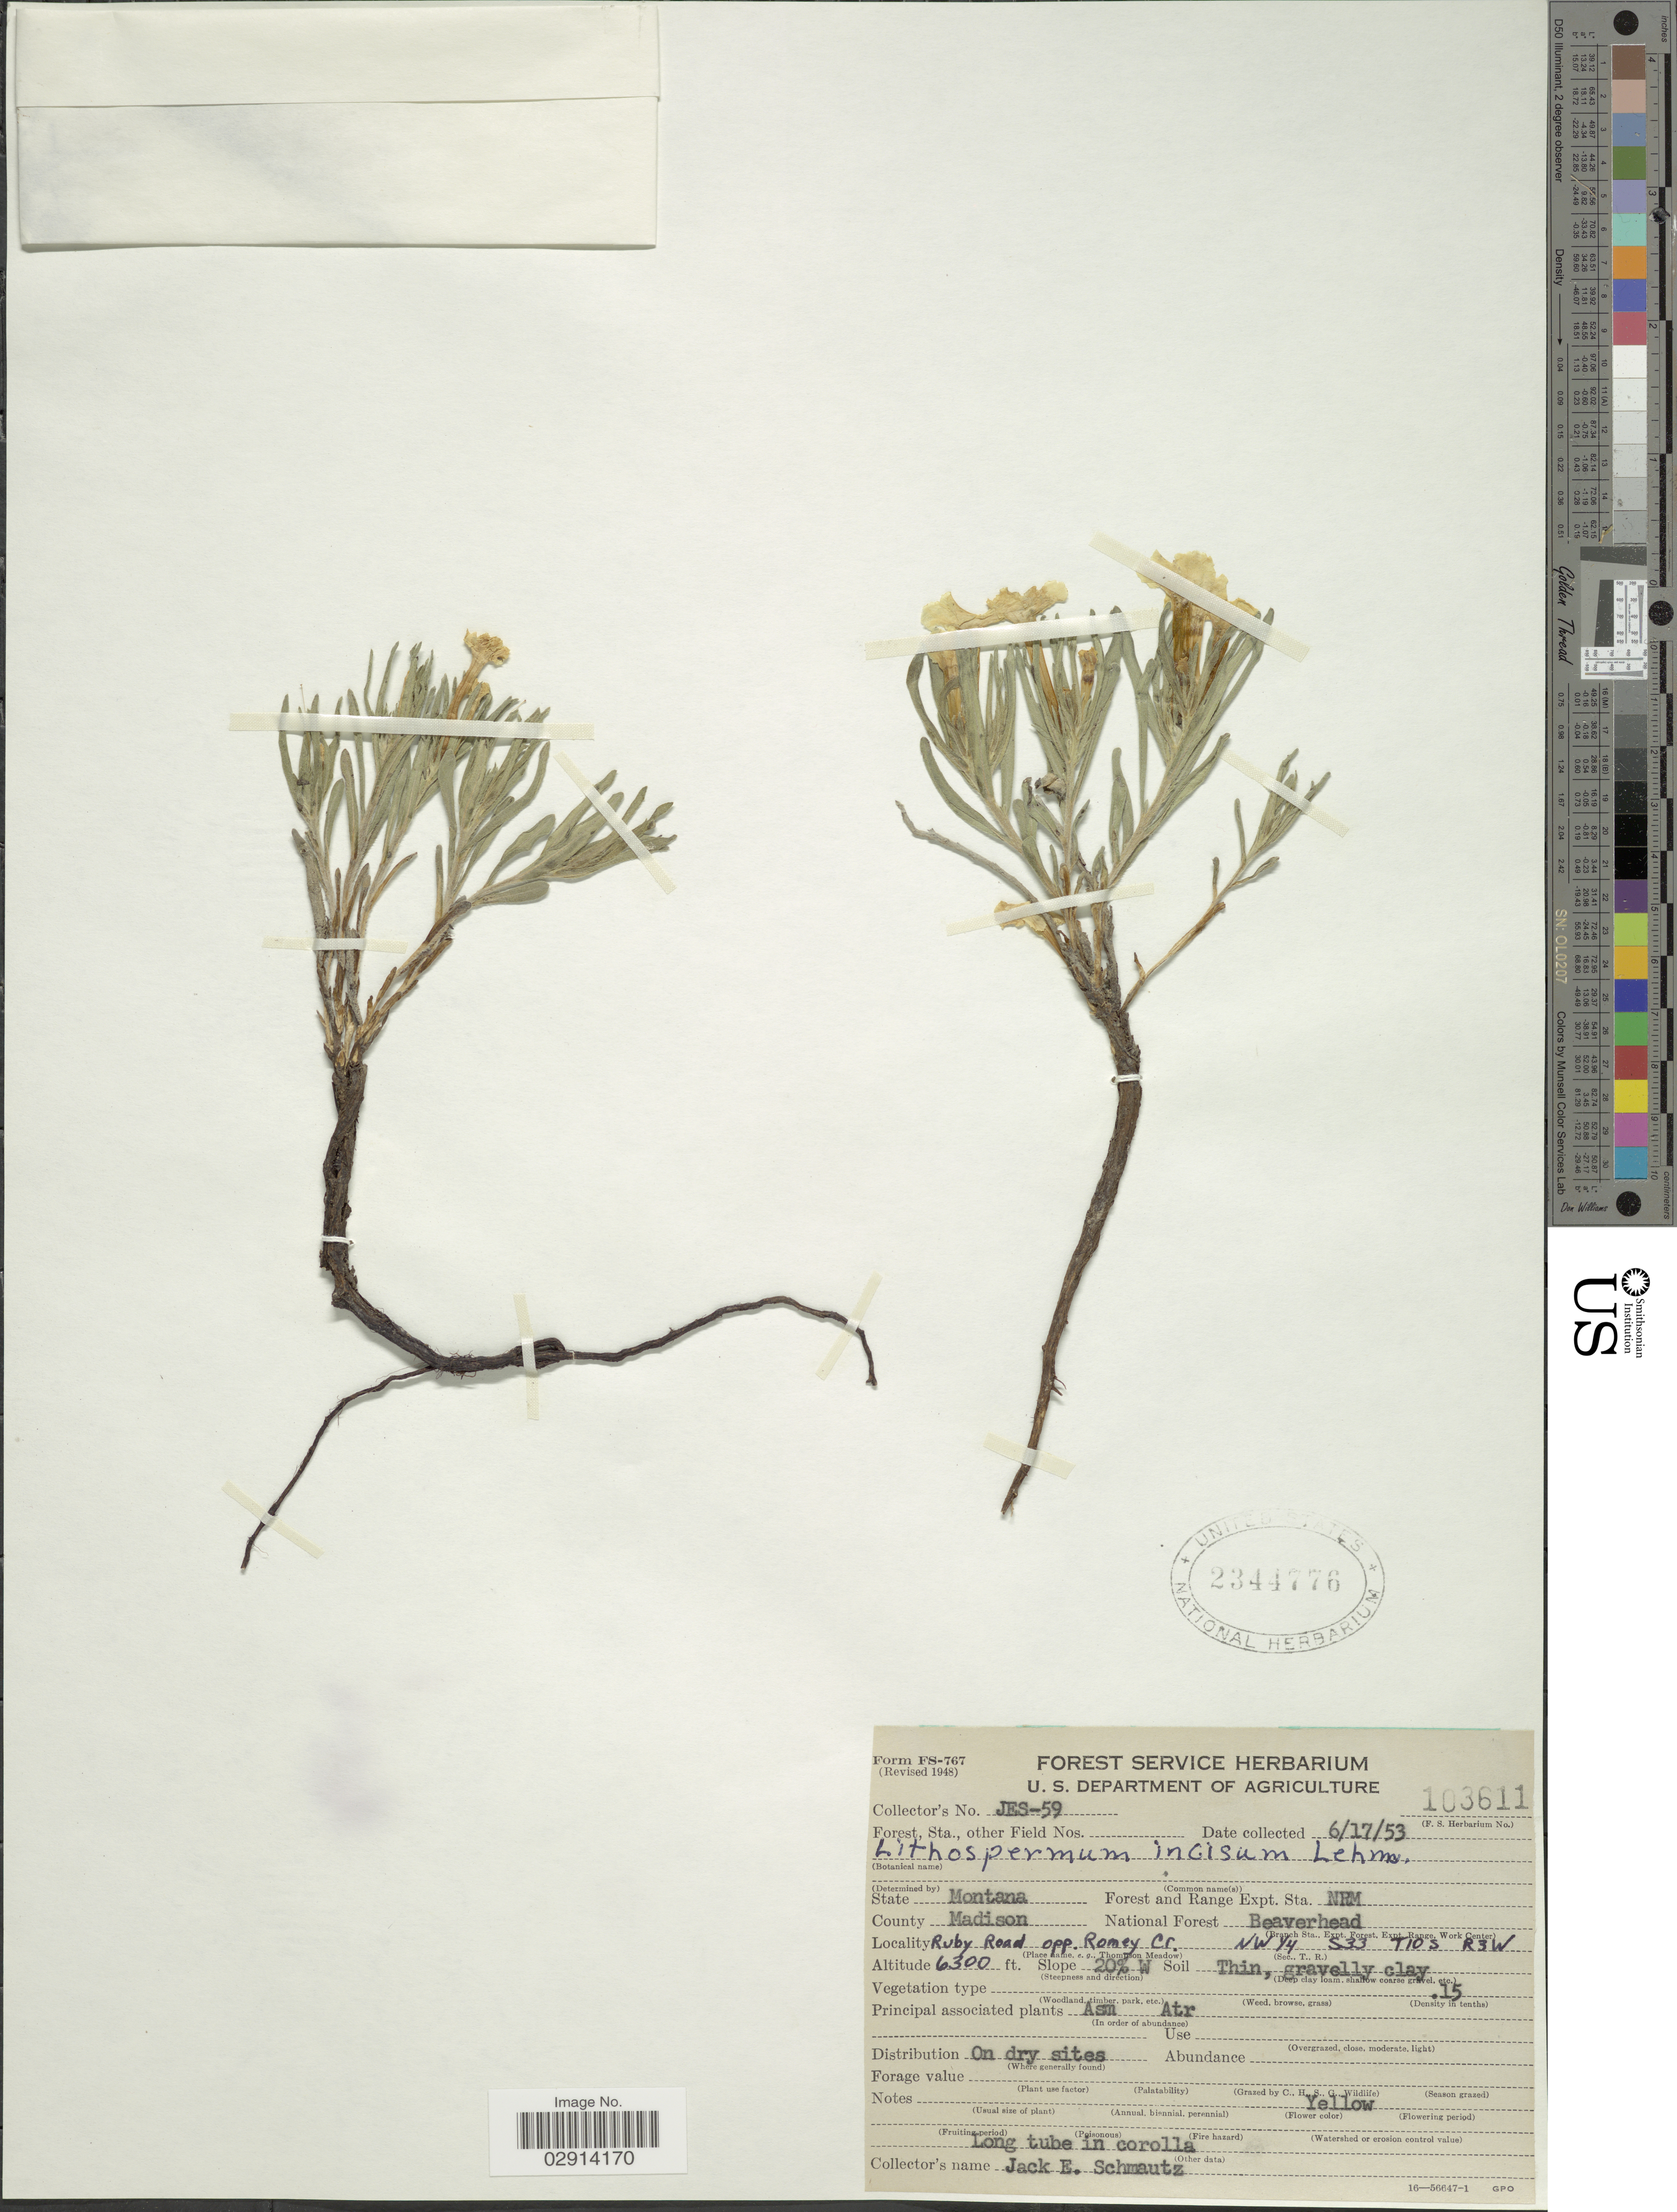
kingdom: Plantae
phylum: Tracheophyta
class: Magnoliopsida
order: Boraginales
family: Boraginaceae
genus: Lithospermum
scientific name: Lithospermum incisum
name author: Lehm.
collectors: J. Schmautz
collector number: JES-59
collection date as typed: Transcribed d/m/y: 17/6/53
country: United States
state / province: Montana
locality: State Montana. County Madison. National Forest Beaverhead. Ruby Road opp. Romey Cr. NW Y4 S33 T10S R3W.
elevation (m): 1920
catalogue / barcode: US 2344776